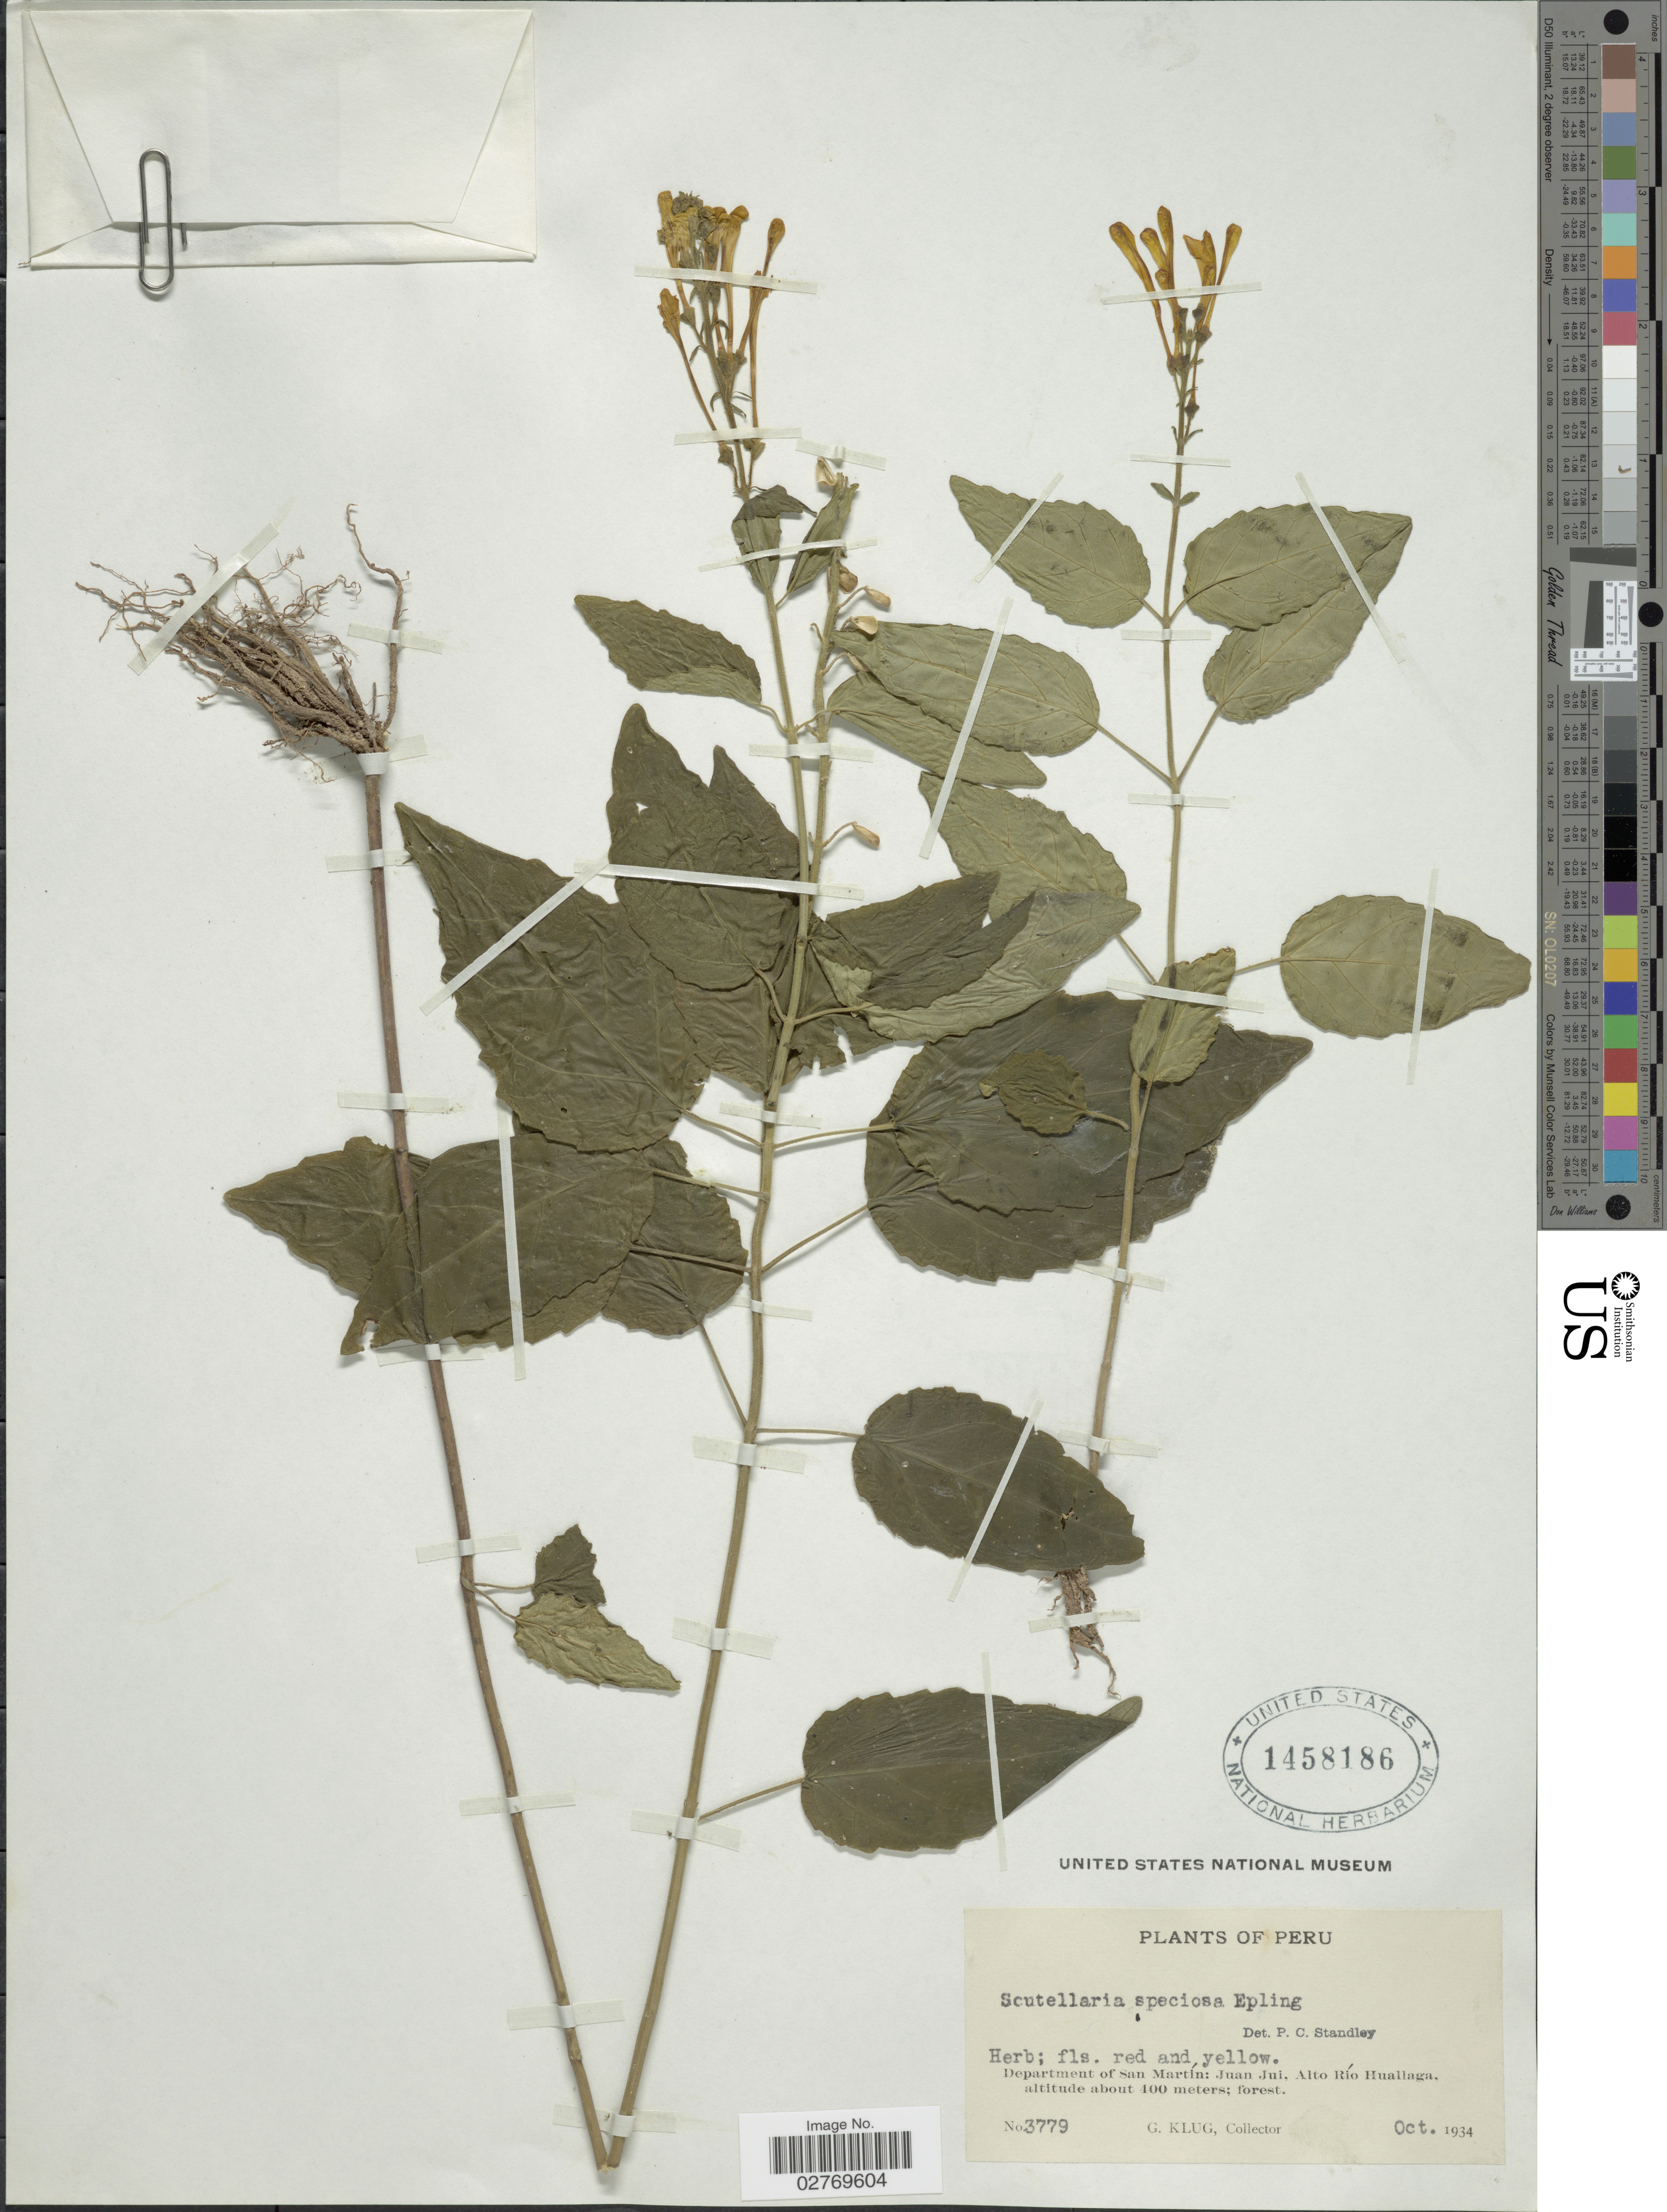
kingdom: Plantae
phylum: Tracheophyta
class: Magnoliopsida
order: Lamiales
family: Lamiaceae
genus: Scutellaria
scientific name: Scutellaria speciosa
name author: Epling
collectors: G. Klug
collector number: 3779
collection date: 1934-10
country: Peru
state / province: San Martín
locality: Department of San Martín: Juan Jui, Alto Río Huallaga.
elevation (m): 400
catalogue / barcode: US 1458186